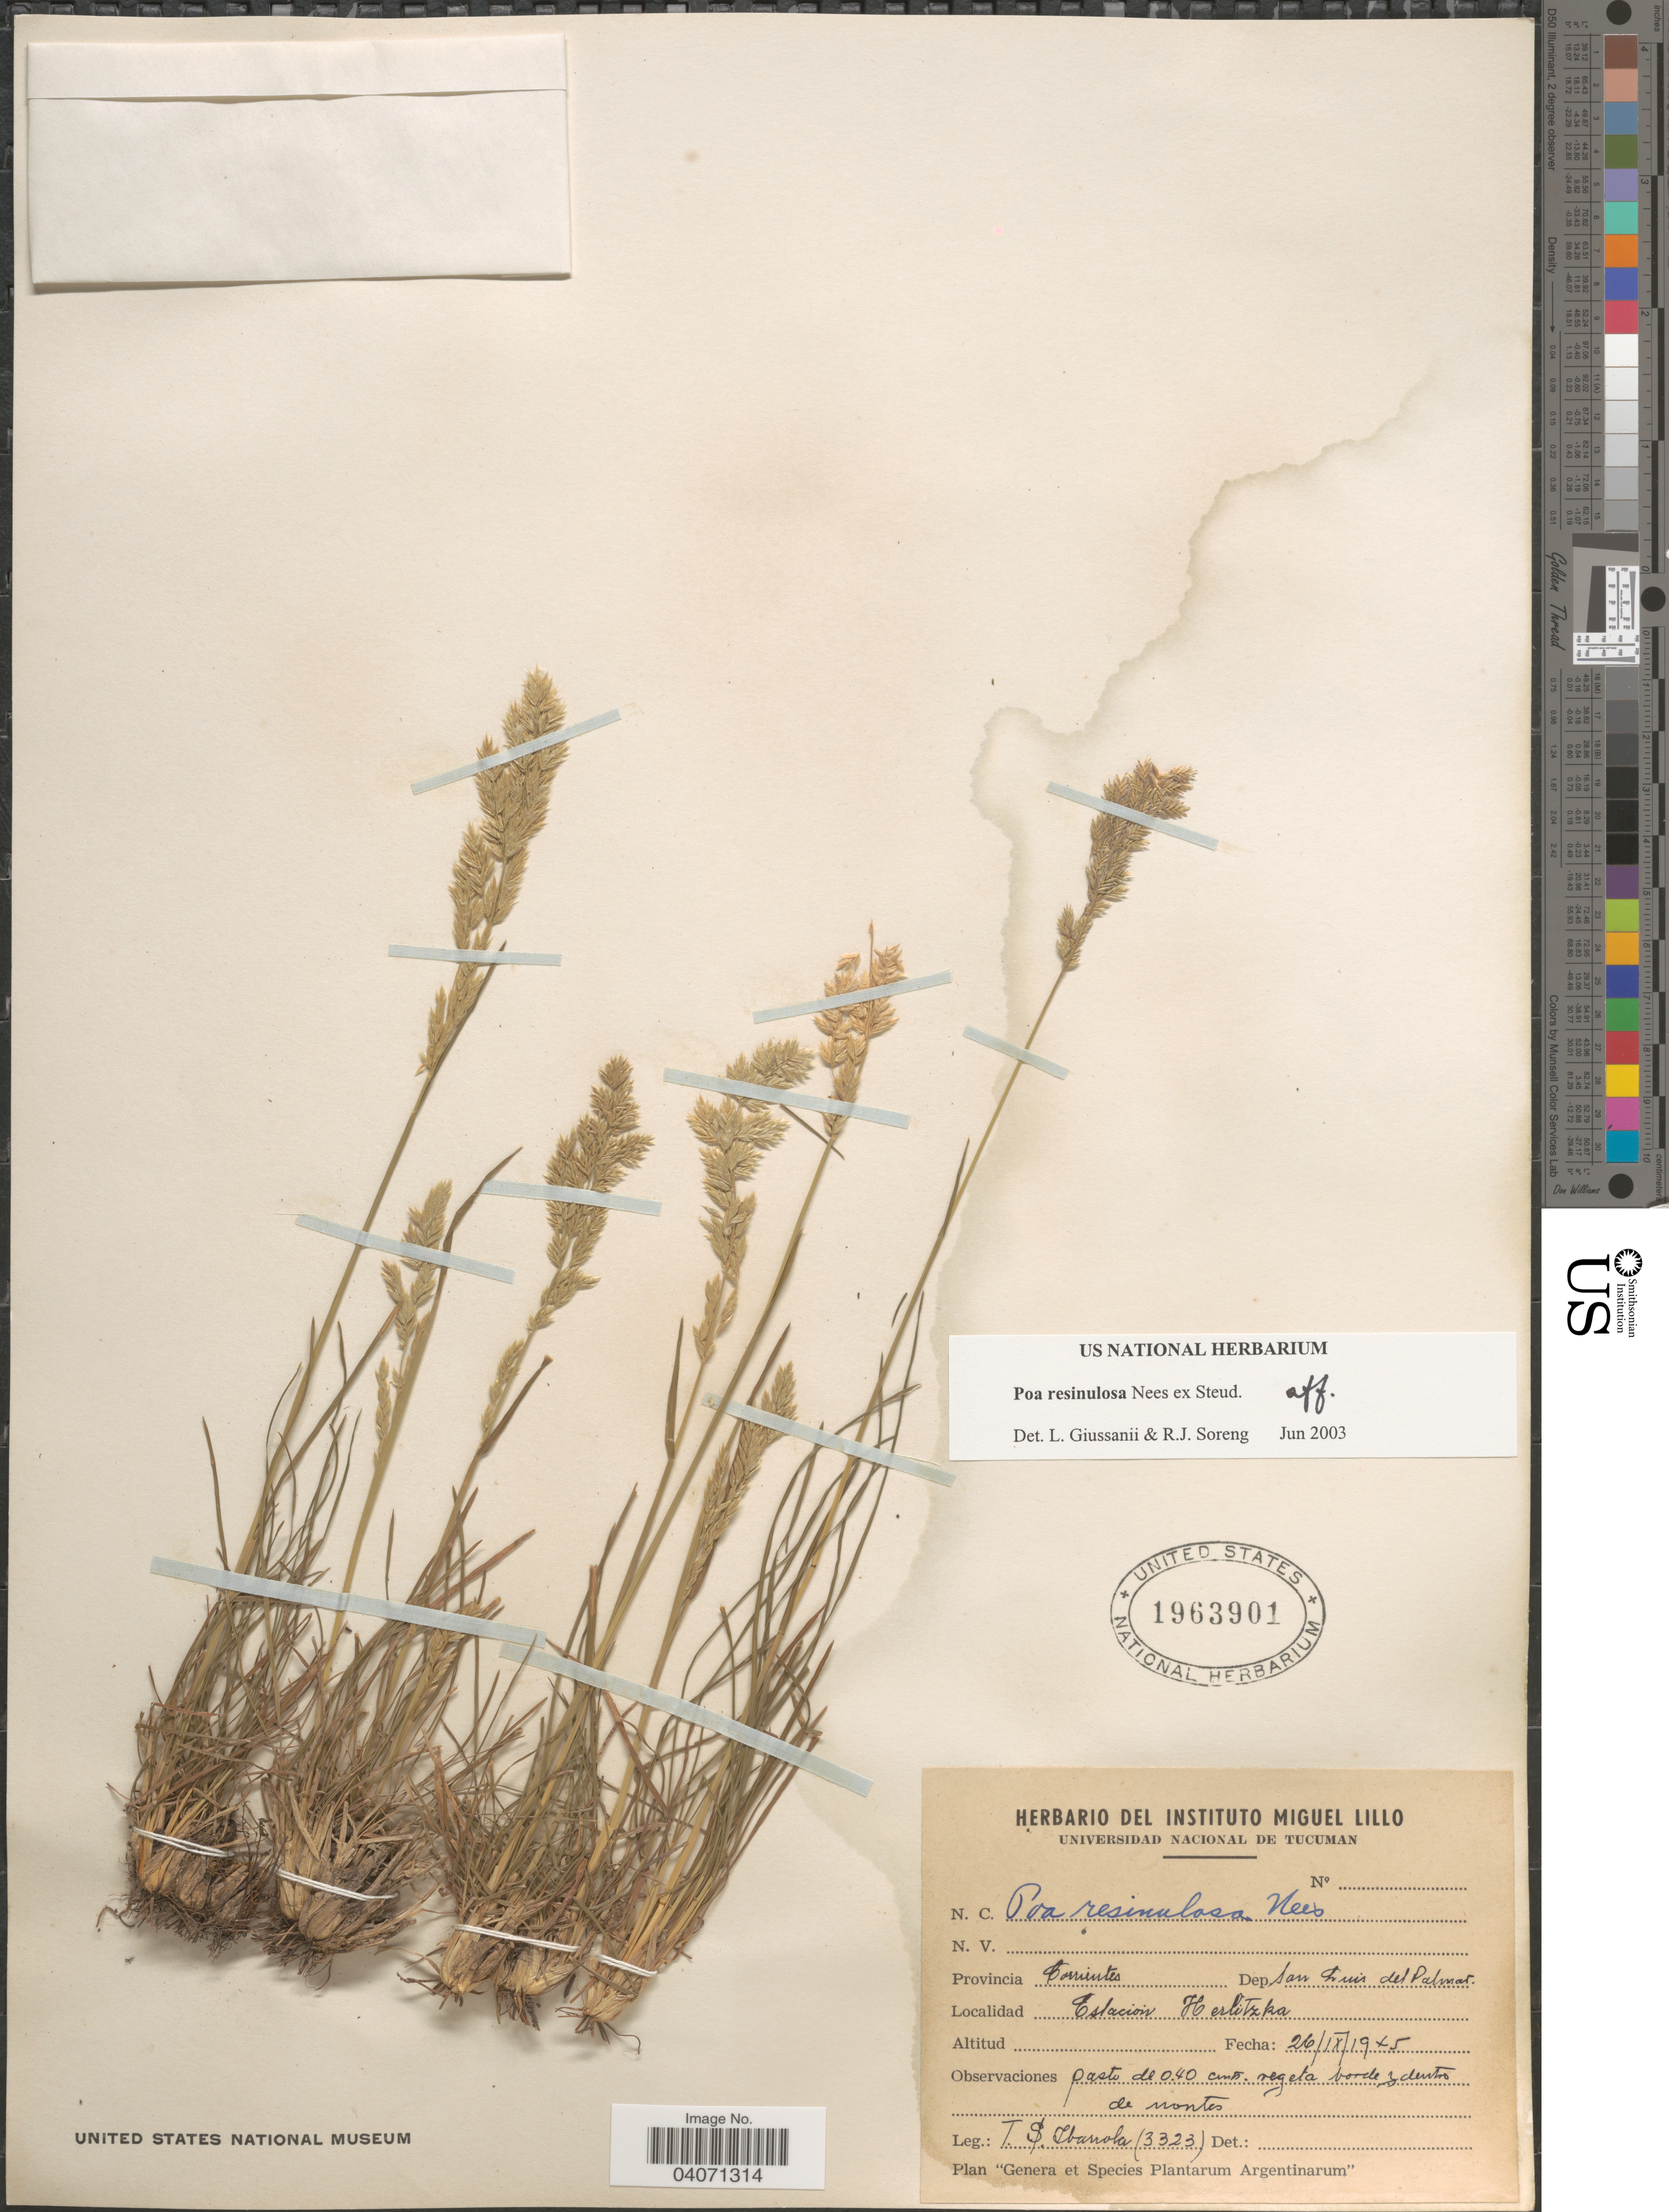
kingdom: Plantae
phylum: Tracheophyta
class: Liliopsida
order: Poales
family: Poaceae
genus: Poa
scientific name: Poa resinulosa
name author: Nees ex Steud.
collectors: T. Ibarrola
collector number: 3323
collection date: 1945-09-26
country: Argentina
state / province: Corrientes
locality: Dep San Luis del Palmar. Estación Herlitzka.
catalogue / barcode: US 1963901